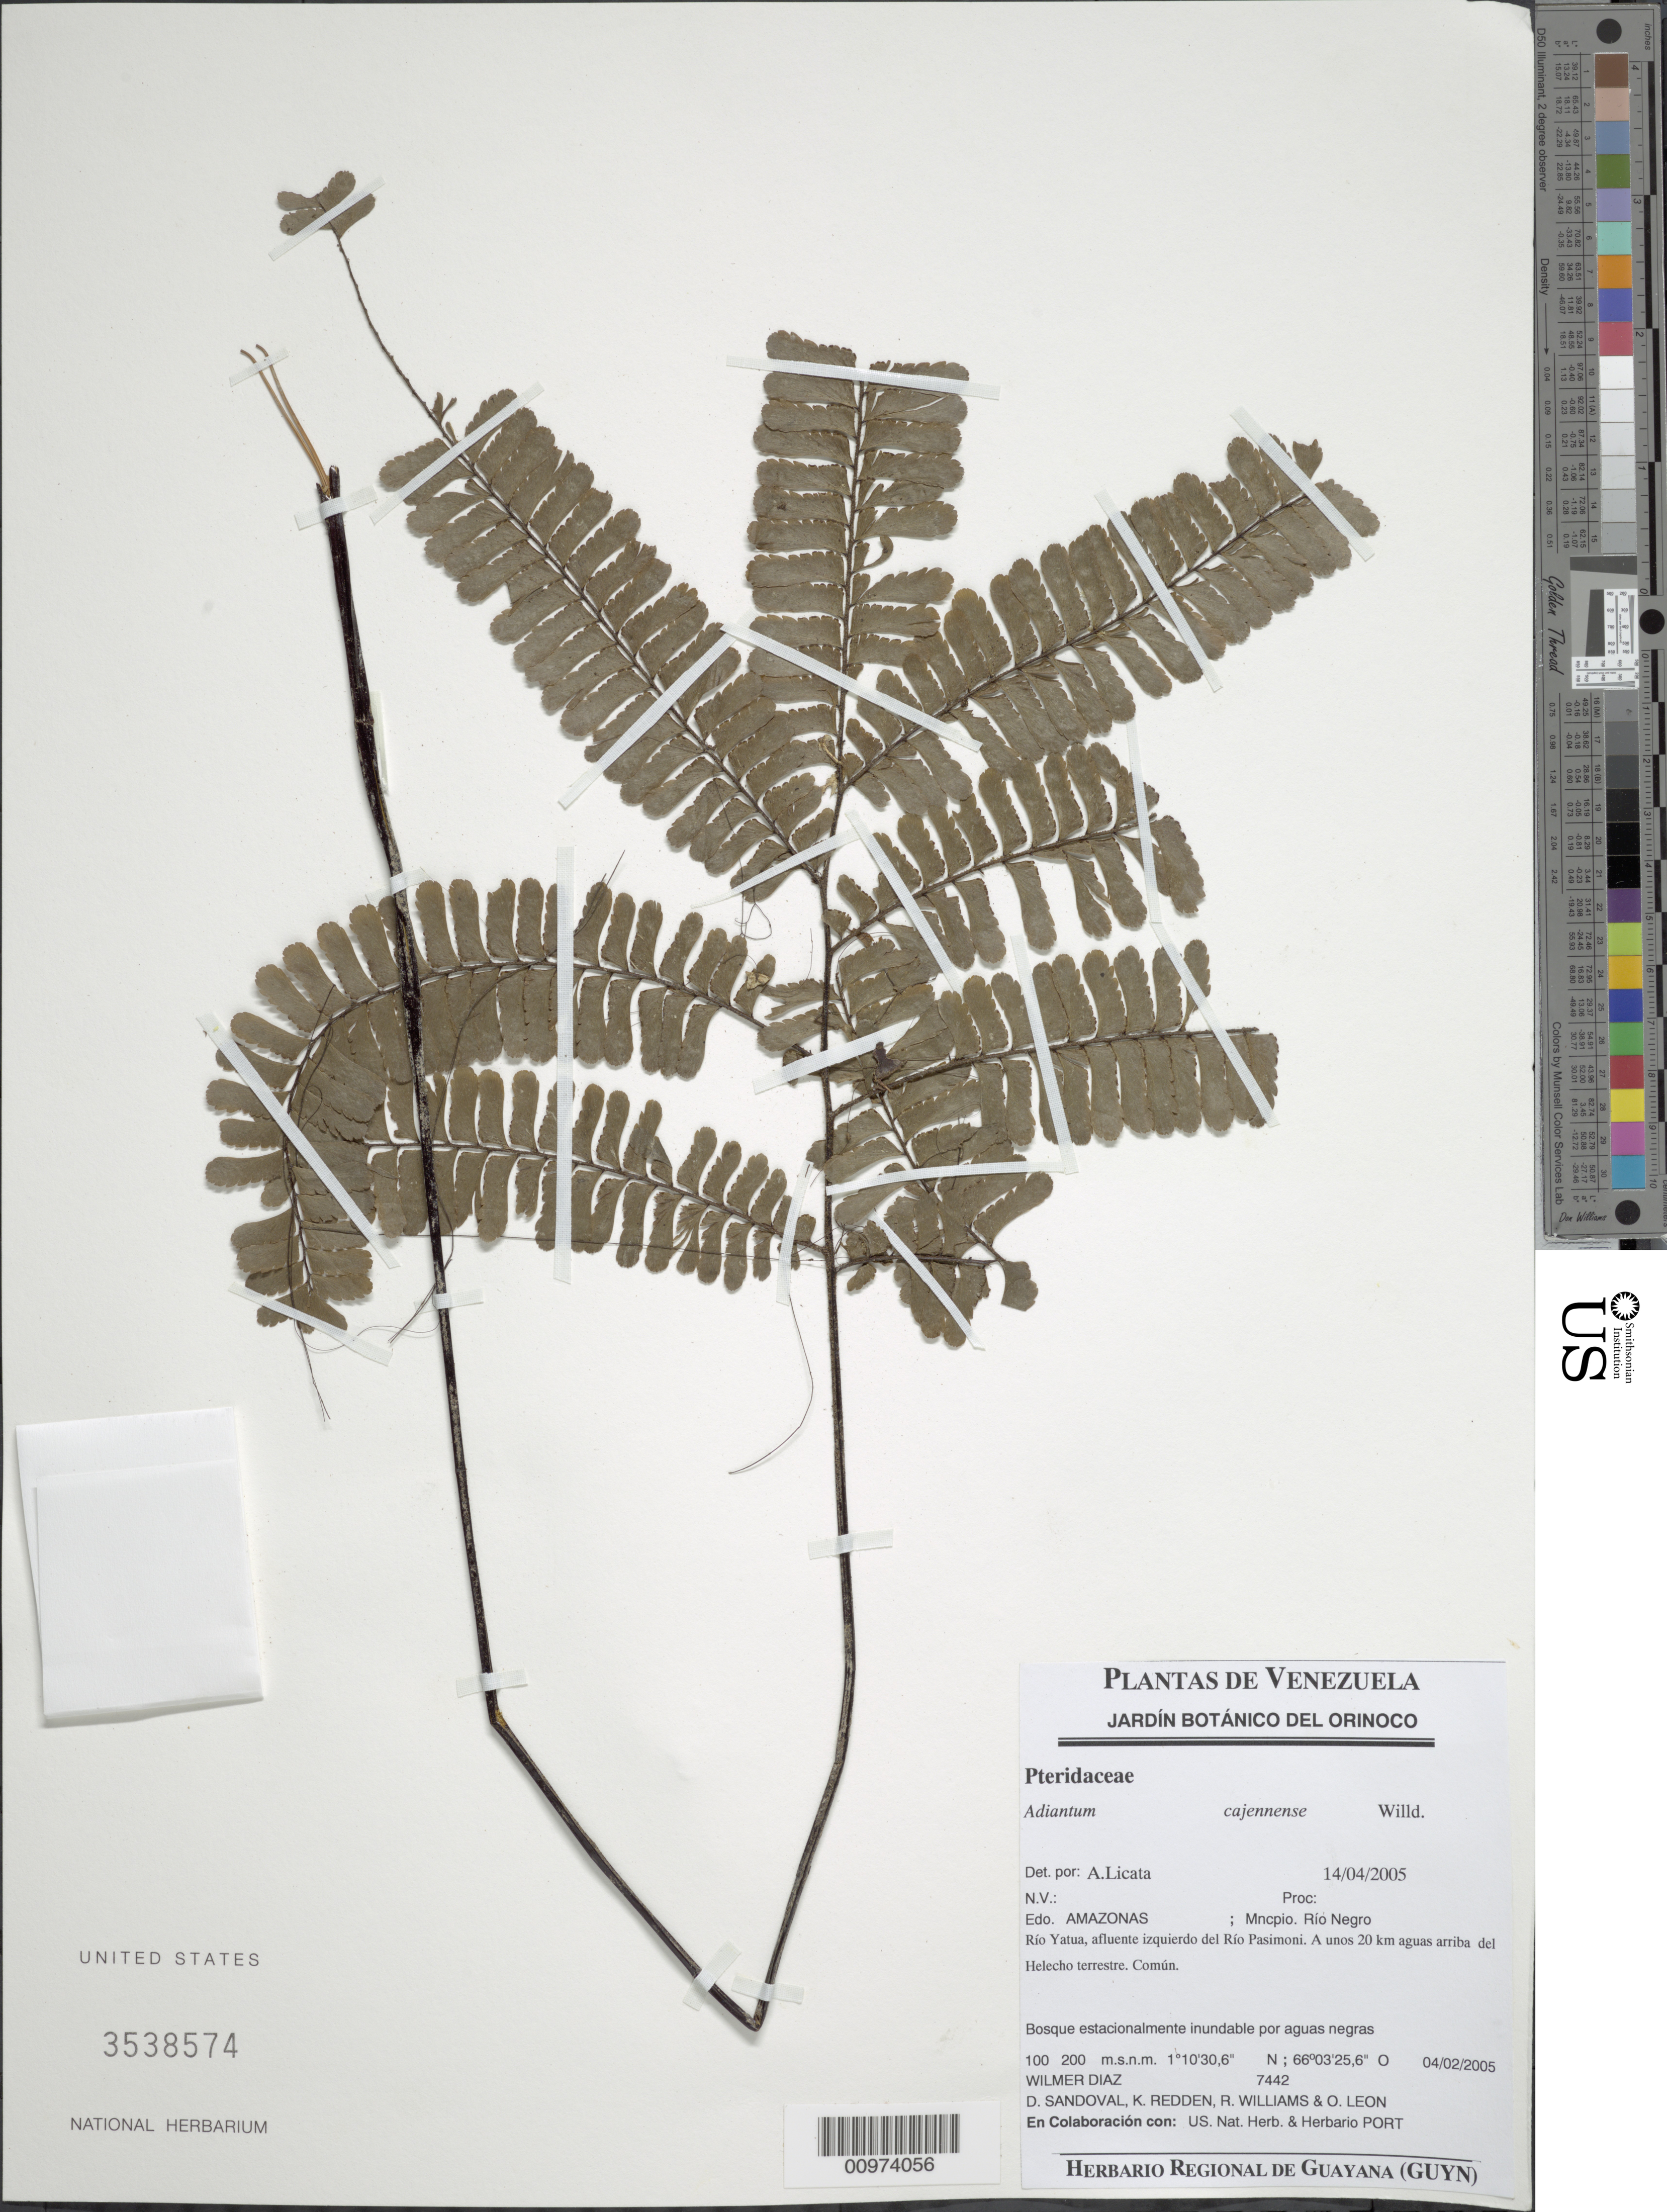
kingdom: Plantae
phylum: Tracheophyta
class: Polypodiopsida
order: Polypodiales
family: Pteridaceae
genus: Adiantum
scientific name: Adiantum cajennense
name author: Willd. ex Klotzsch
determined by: Licata, A., (PORT), Univ. Nac. Exp. de los Llanos Ezequiel Zamora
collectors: W. Díaz P., D. Sandoval, K. M. Redden, R. Williams & O. León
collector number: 7442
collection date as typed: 4-Feb-05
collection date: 2005-02-04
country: Venezuela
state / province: Amazonas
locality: Mun. Río Negro, Río Yatua, afluente izquierdo del Rio Pasimoni. A unos 20km aguas arriba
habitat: Bosque estacionalmente inundable por aguas negras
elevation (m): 100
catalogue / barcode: US 3538574